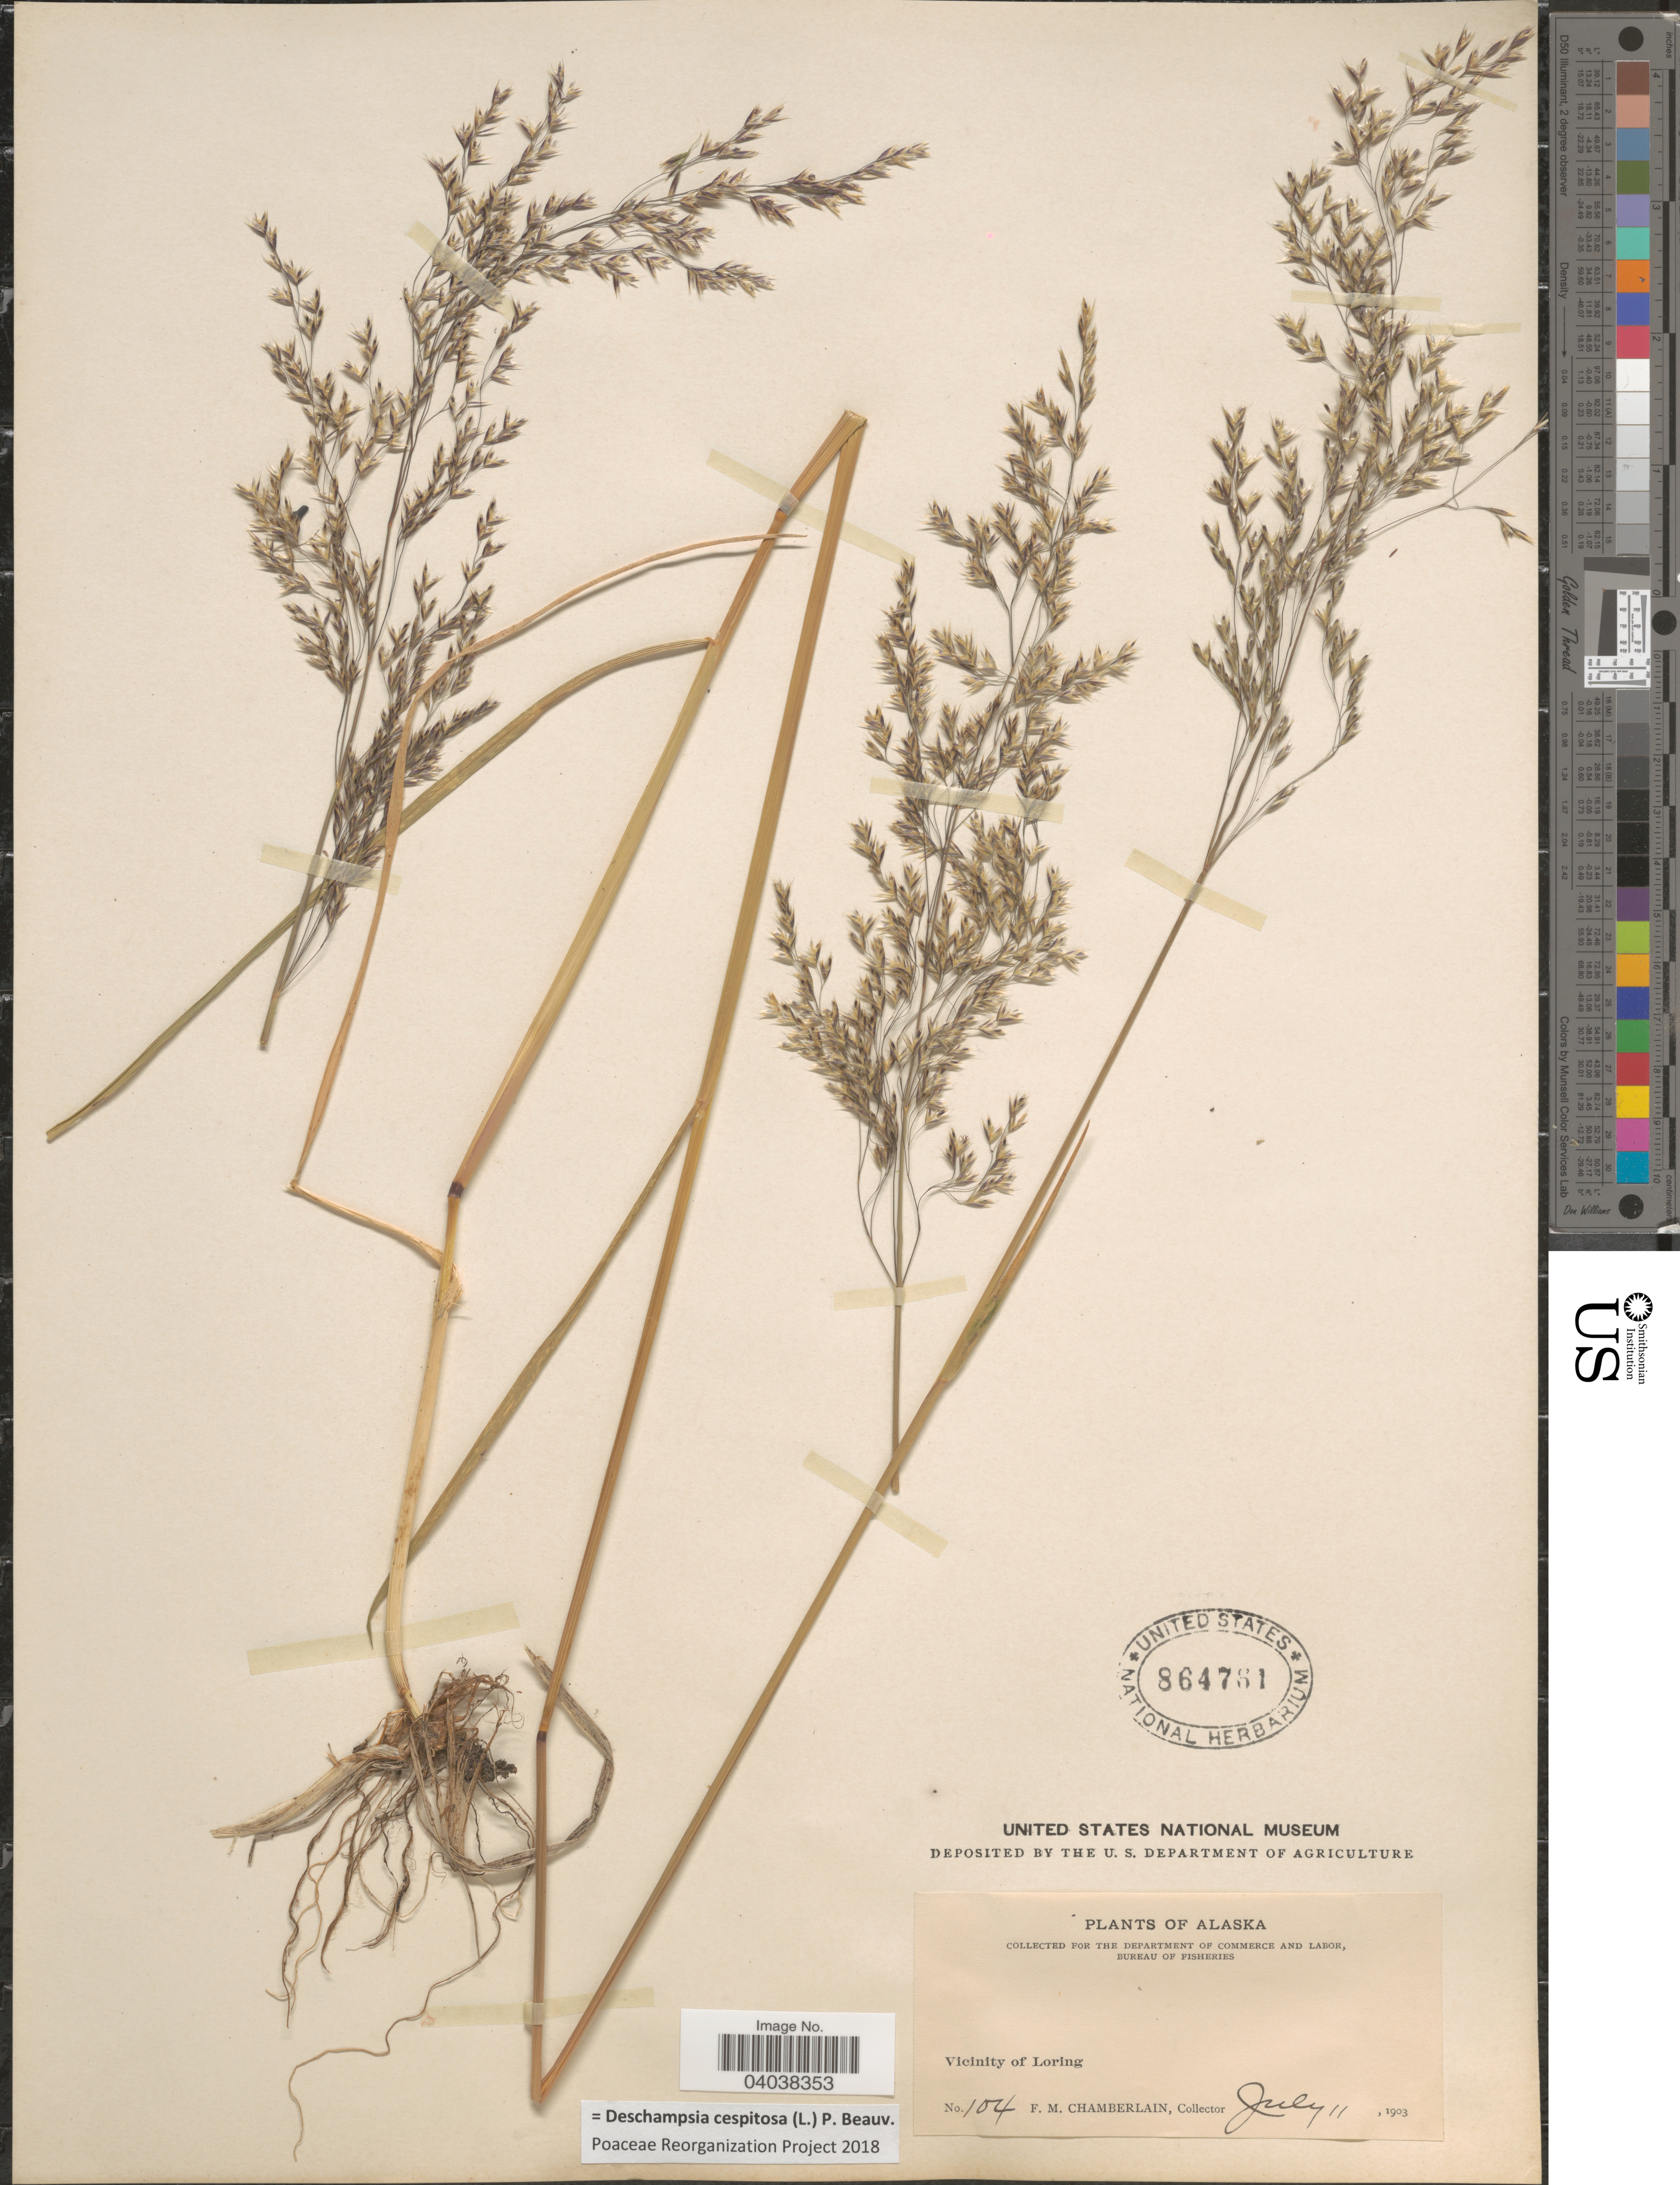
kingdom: Plantae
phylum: Tracheophyta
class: Liliopsida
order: Poales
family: Poaceae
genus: Deschampsia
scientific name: Deschampsia cespitosa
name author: (L.) P. Beauv.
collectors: F. Chamberlain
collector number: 104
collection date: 1903-07-11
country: United States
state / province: Alaska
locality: Vicinity of Loring.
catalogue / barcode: US 864761